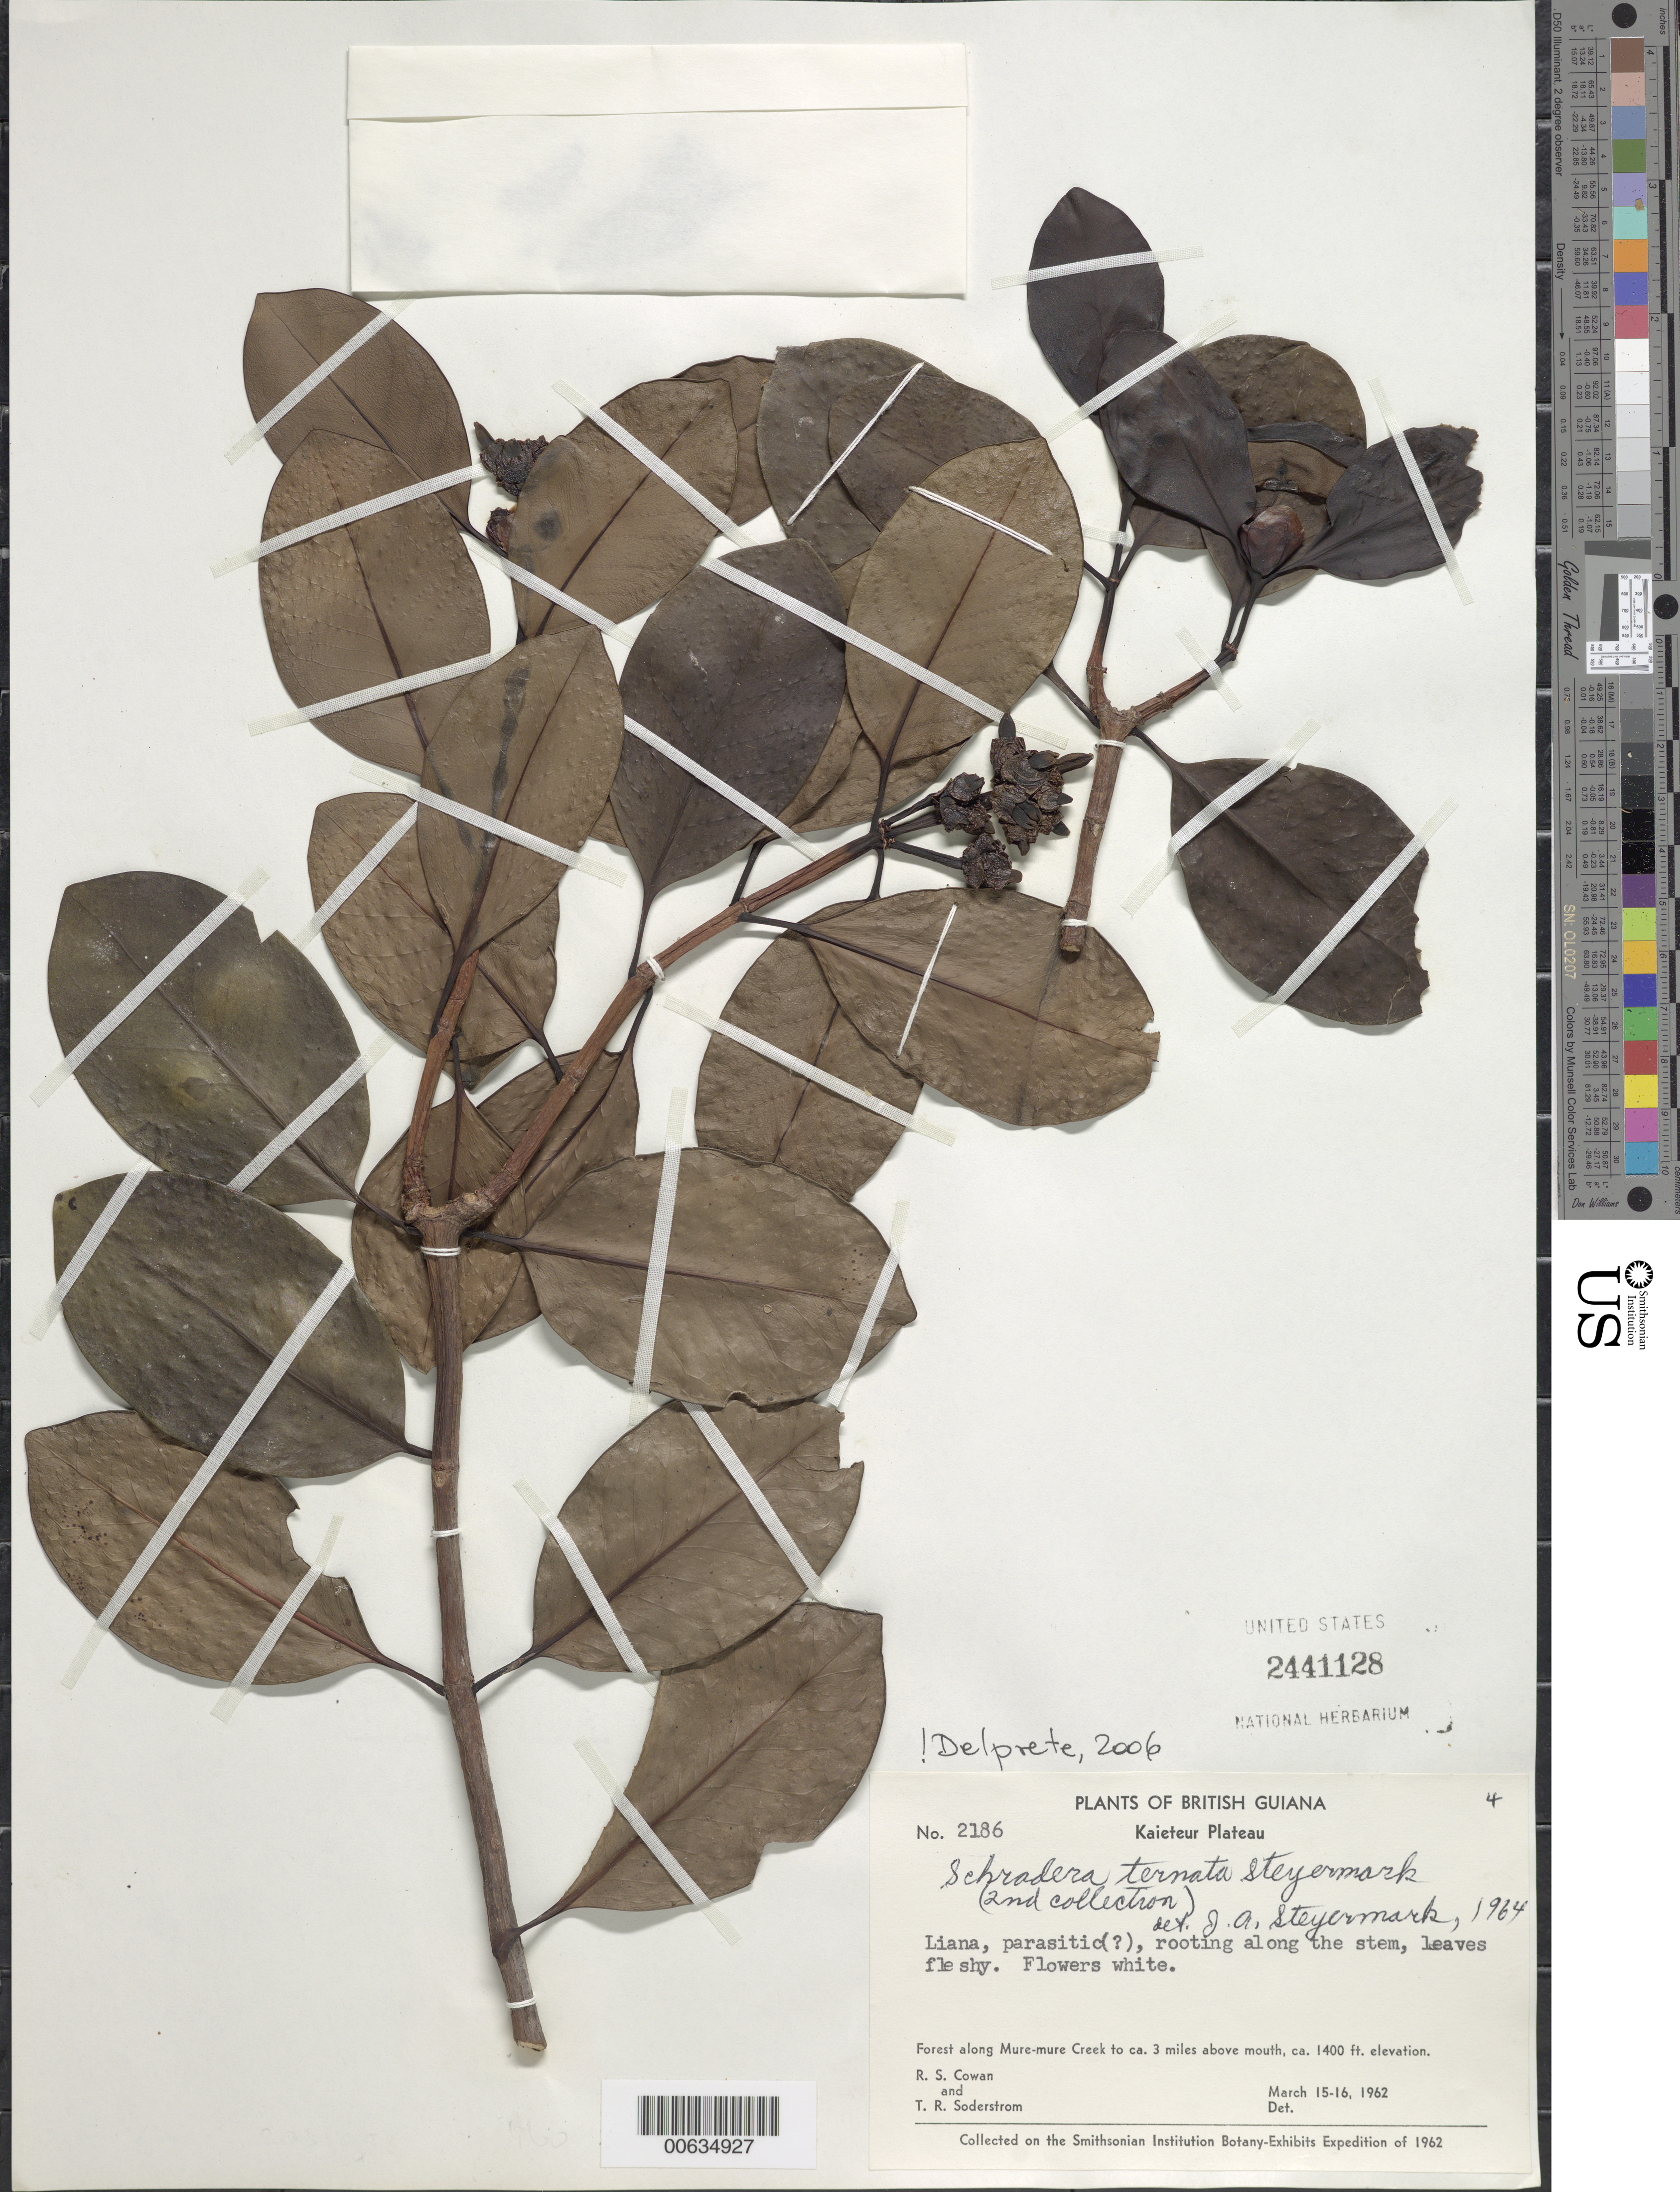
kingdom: Plantae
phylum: Tracheophyta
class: Magnoliopsida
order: Gentianales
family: Rubiaceae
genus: Schradera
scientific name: Schradera ternata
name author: Steyerm.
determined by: Delprete, P. G., Herb. de Guyane Cay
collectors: R. S. Cowan & T. R. Soderstrom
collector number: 2186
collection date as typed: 15-Mar-62 to 16-Mar-62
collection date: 1962-03-15/1962-03-16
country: Guyana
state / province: Potaro-Siparuni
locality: Kaieteur Plateau, Mure-mure Creek to ca. 3 mi. above mouth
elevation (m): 427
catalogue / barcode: US 2441128